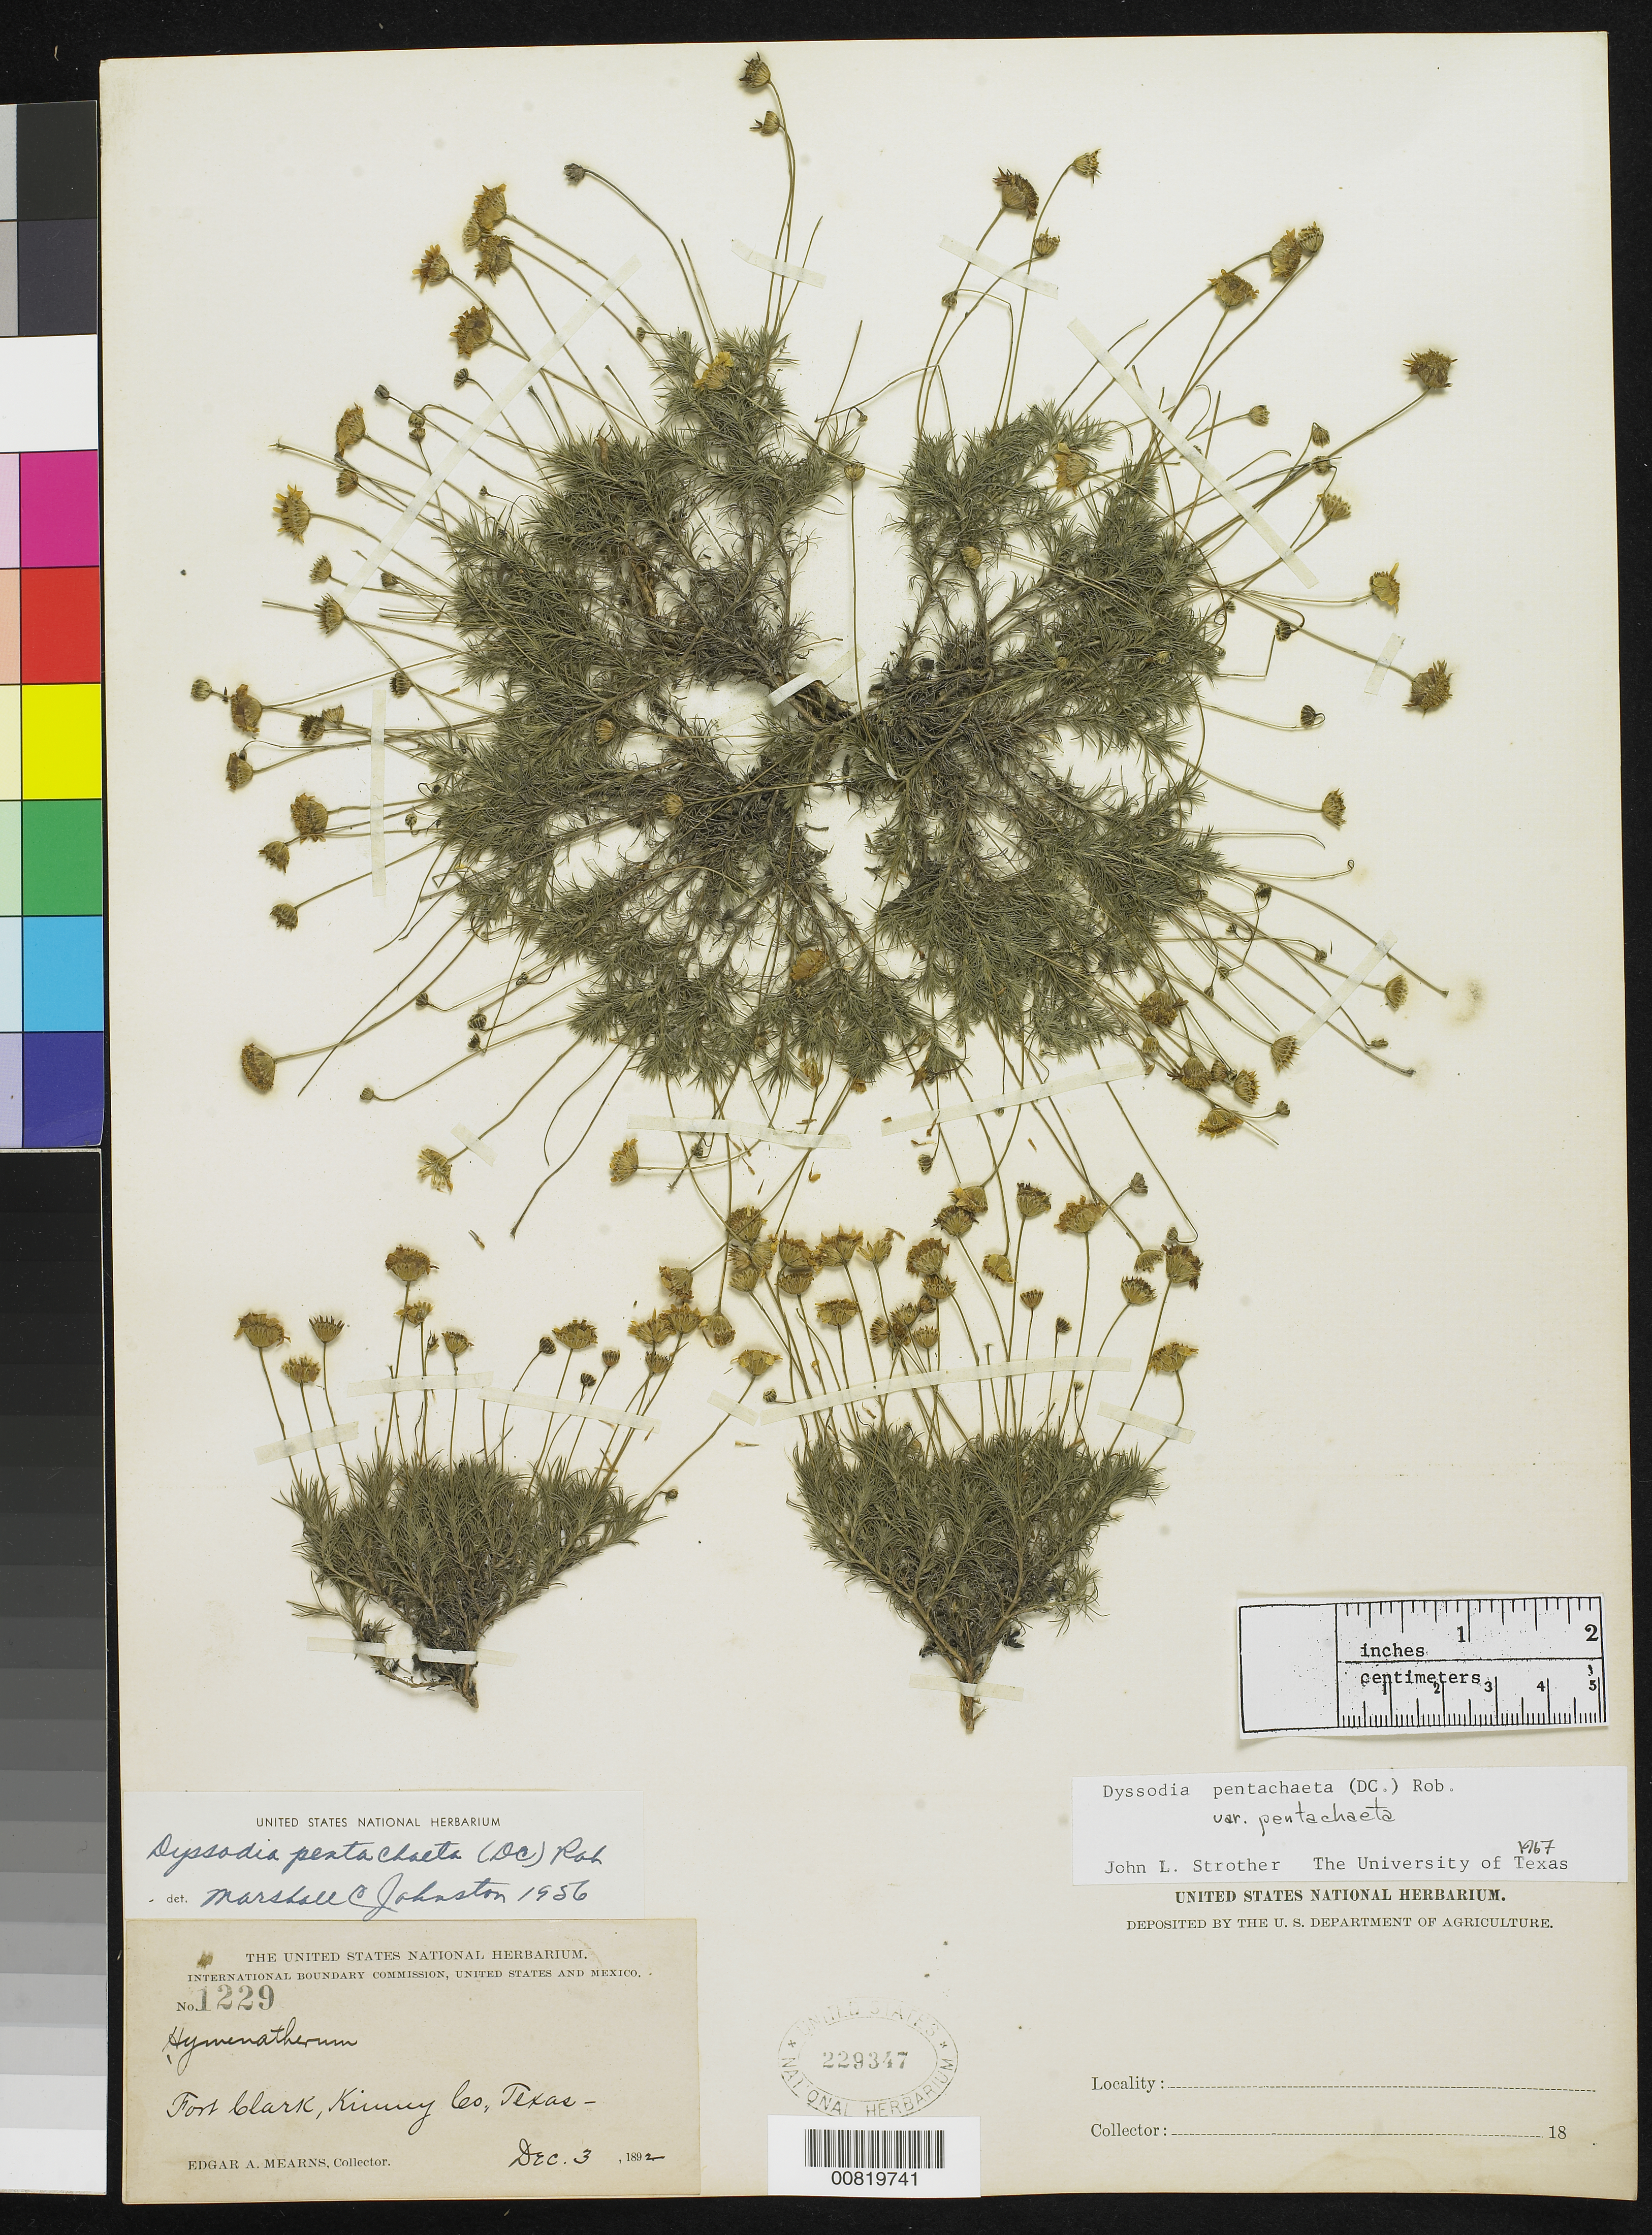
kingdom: Plantae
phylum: Tracheophyta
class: Magnoliopsida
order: Asterales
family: Asteraceae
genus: Thymophylla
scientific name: Thymophylla micropoides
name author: (DC.) Strother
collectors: E. A. Mearns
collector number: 1229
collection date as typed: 03 Dec 1892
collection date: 1892-12-03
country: United States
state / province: Texas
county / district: Kinney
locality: Fort Clark, Kinney County, Texas.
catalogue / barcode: US 229347